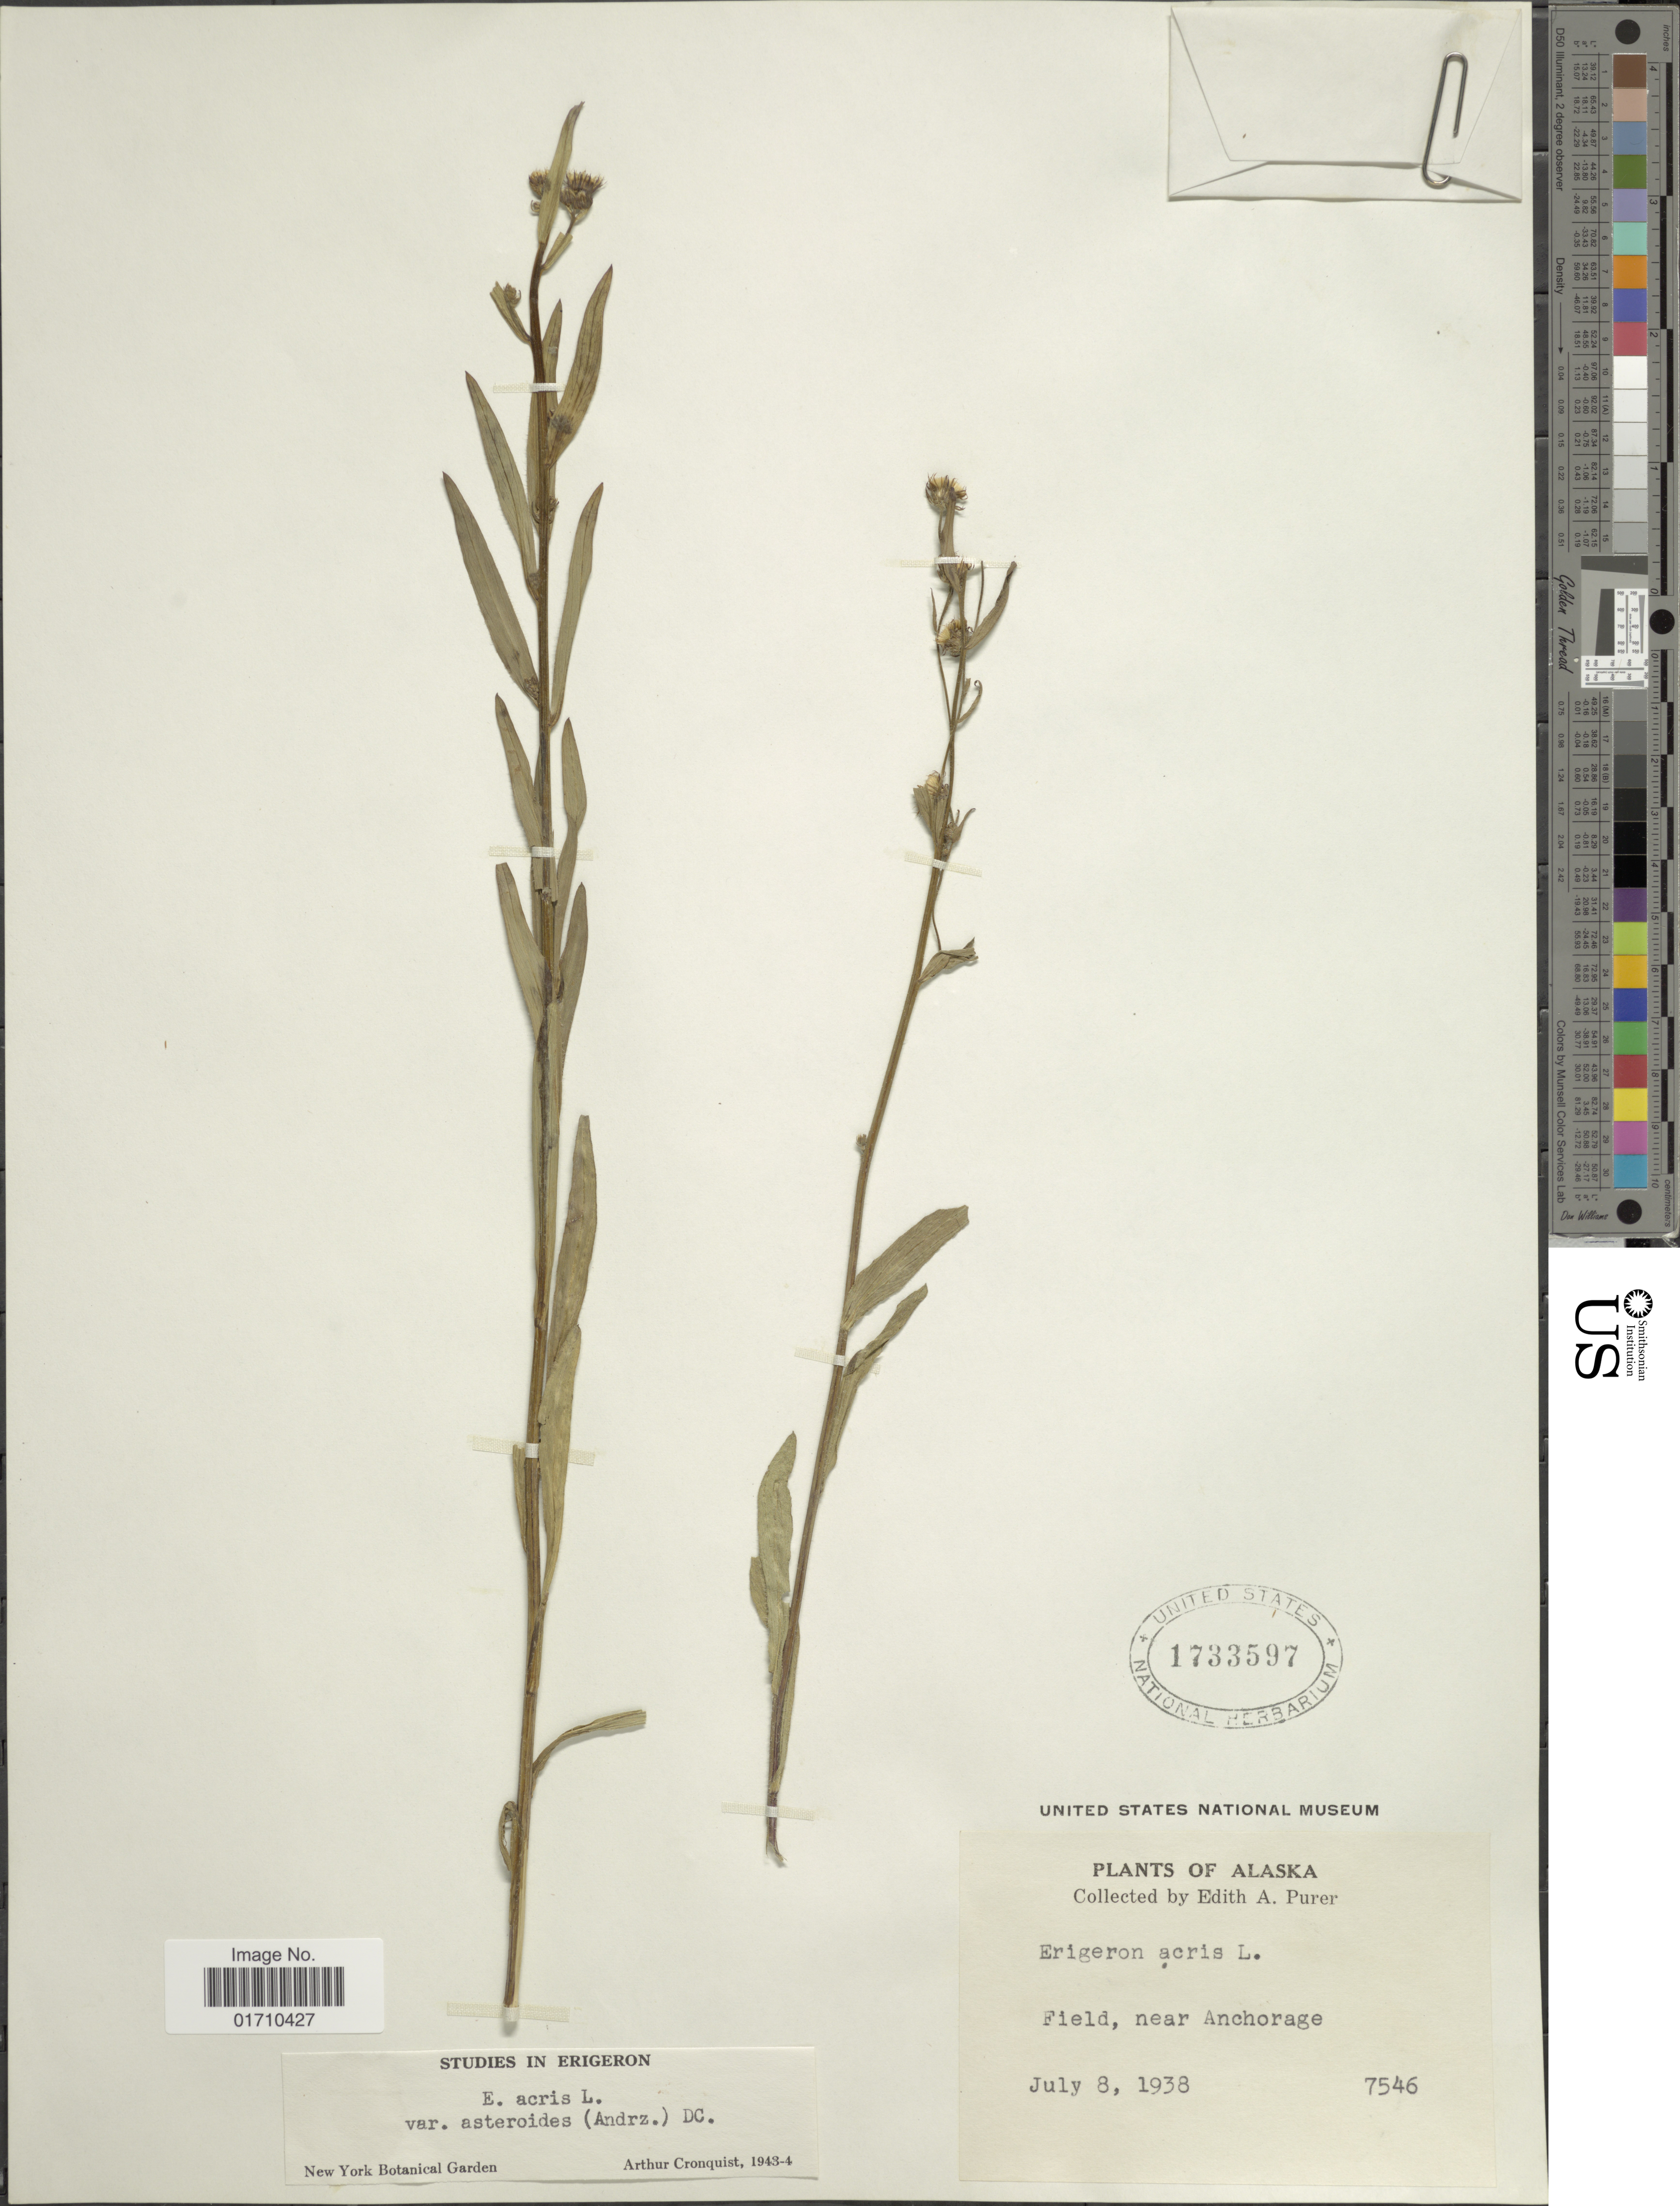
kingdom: Plantae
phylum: Tracheophyta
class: Magnoliopsida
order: Asterales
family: Asteraceae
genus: Erigeron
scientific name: Erigeron acris var. asteroides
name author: (Andrz.) DC.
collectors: E. Purer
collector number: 7546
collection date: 1938-07-08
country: United States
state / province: Alaska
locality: Field, near Anchorage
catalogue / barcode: US 1733597